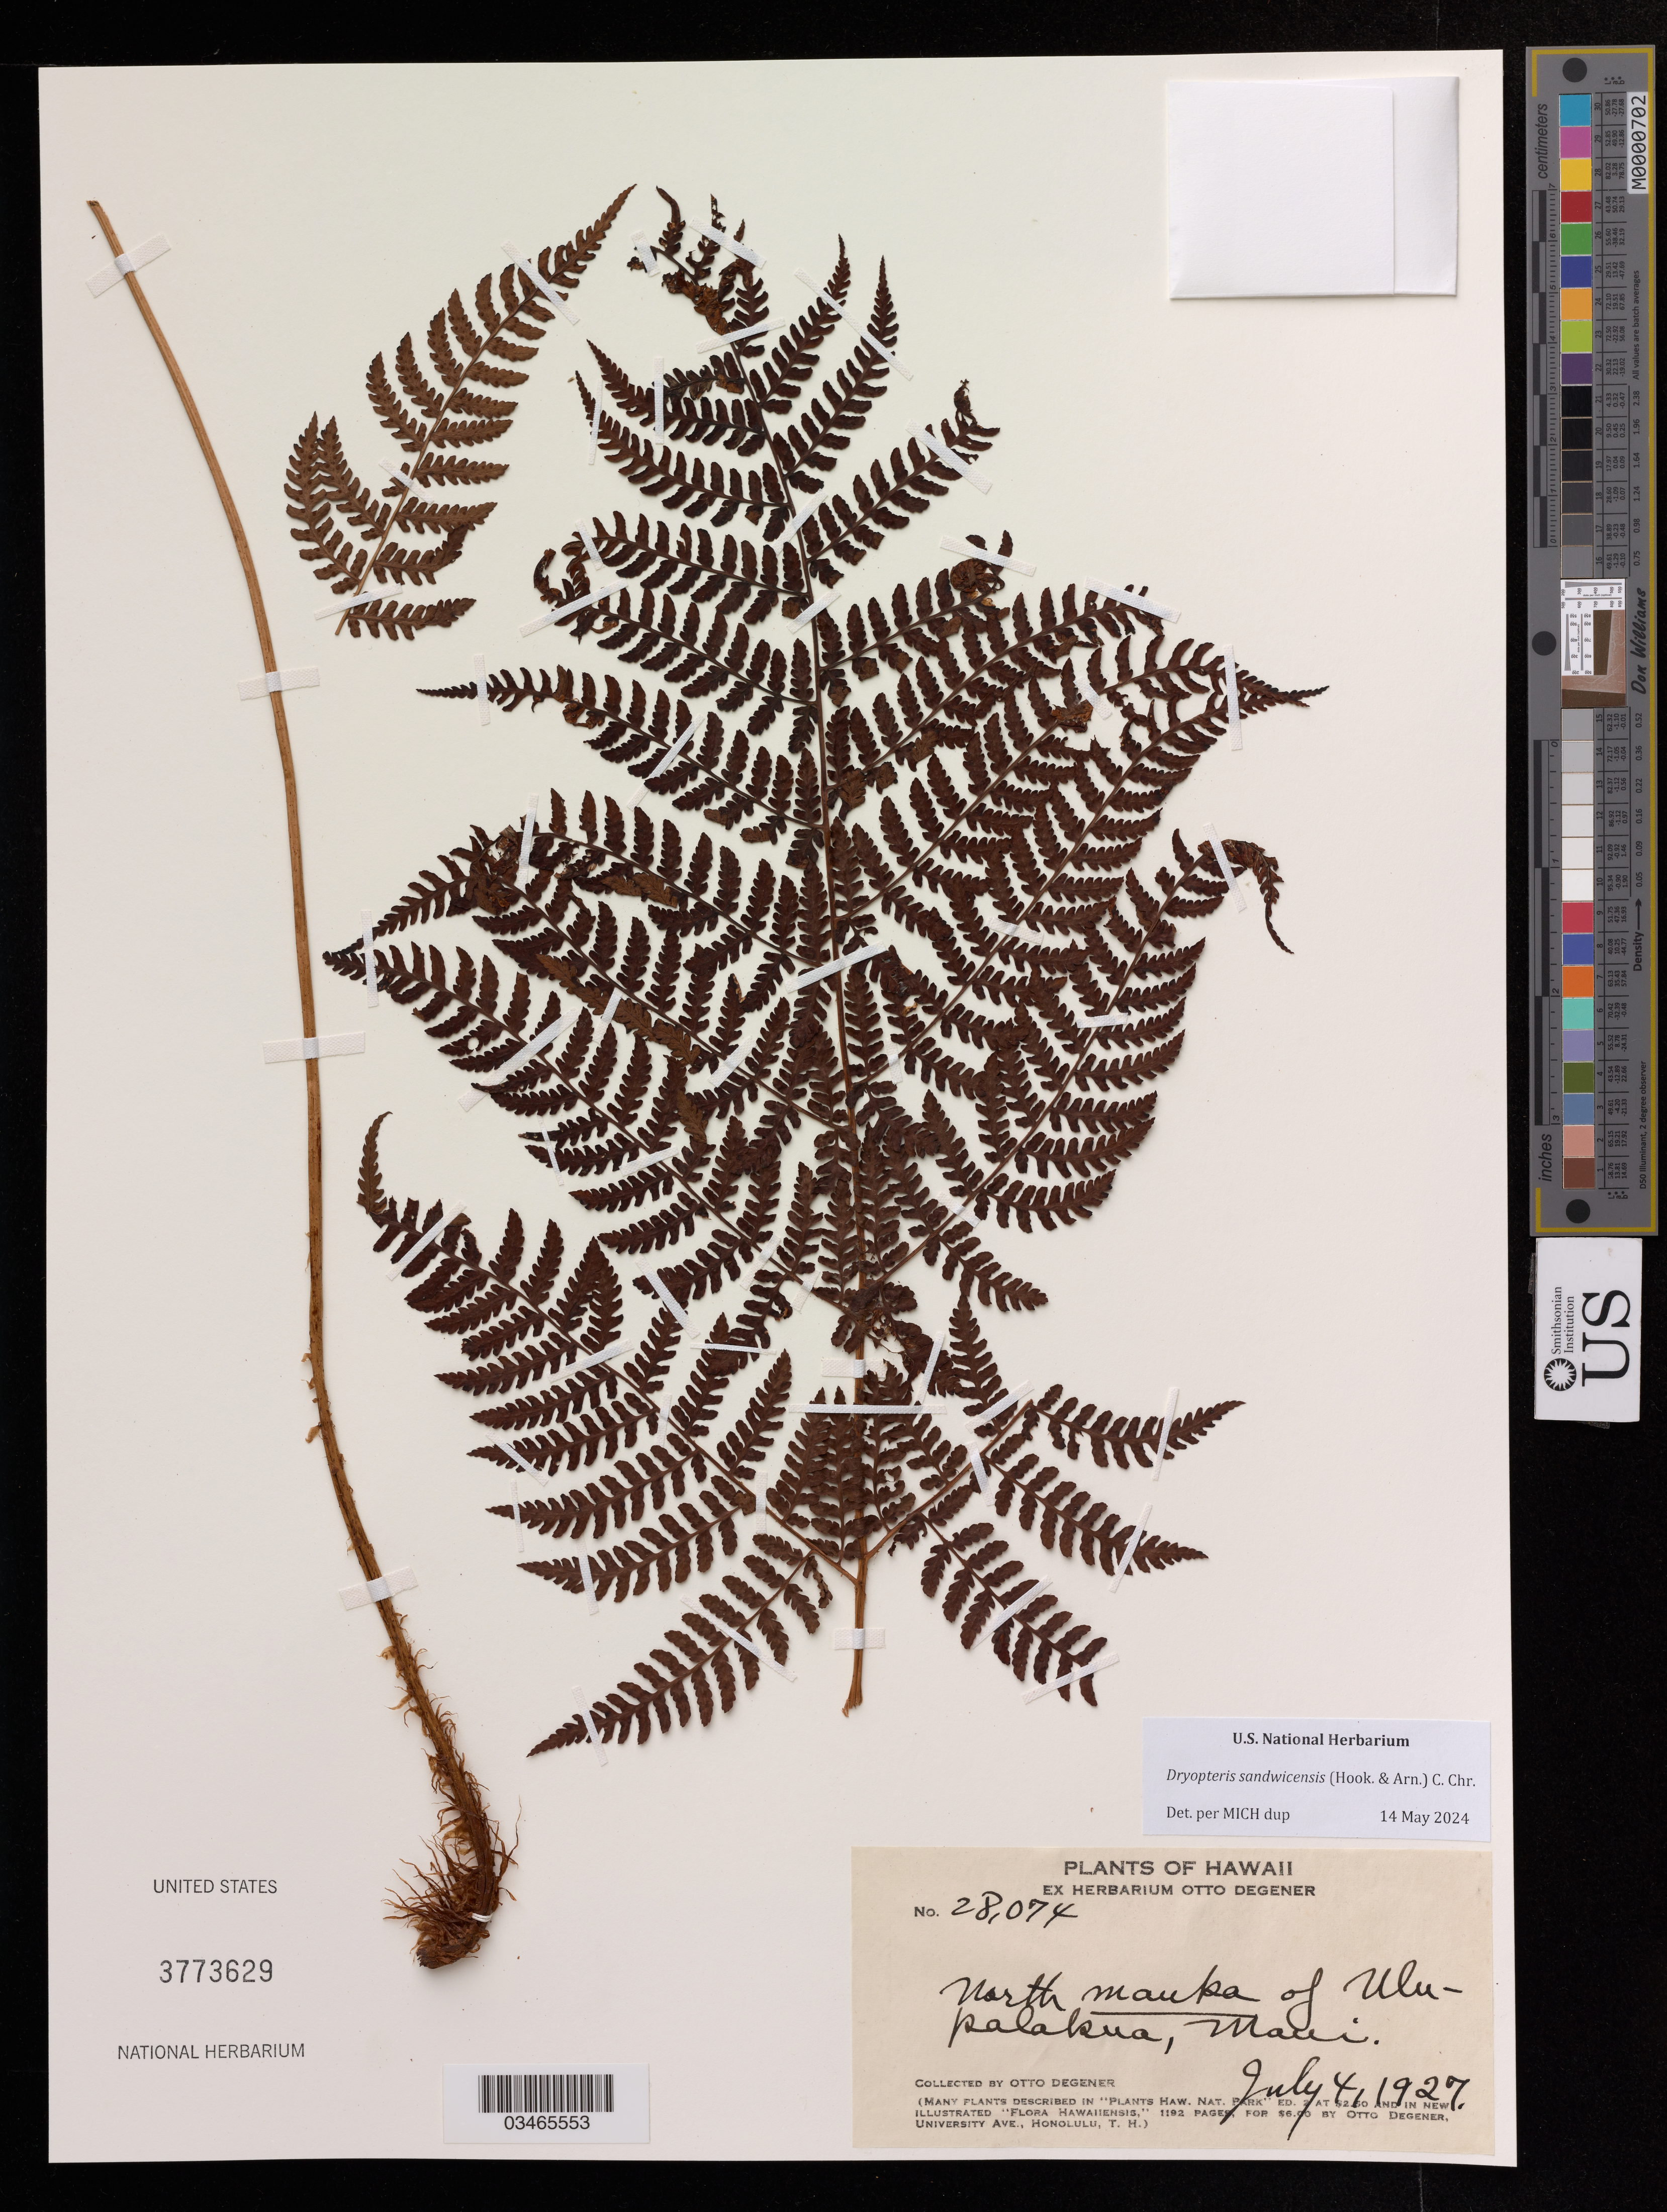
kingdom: Plantae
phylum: Tracheophyta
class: Polypodiopsida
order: Polypodiales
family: Dryopteridaceae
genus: Dryopteris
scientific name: Dryopteris sandwicensis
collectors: O. Degener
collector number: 28,074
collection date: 1927-07-04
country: United States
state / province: Hawaii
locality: North Mauka of Ulupalakua, Maui.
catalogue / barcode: US 3773629